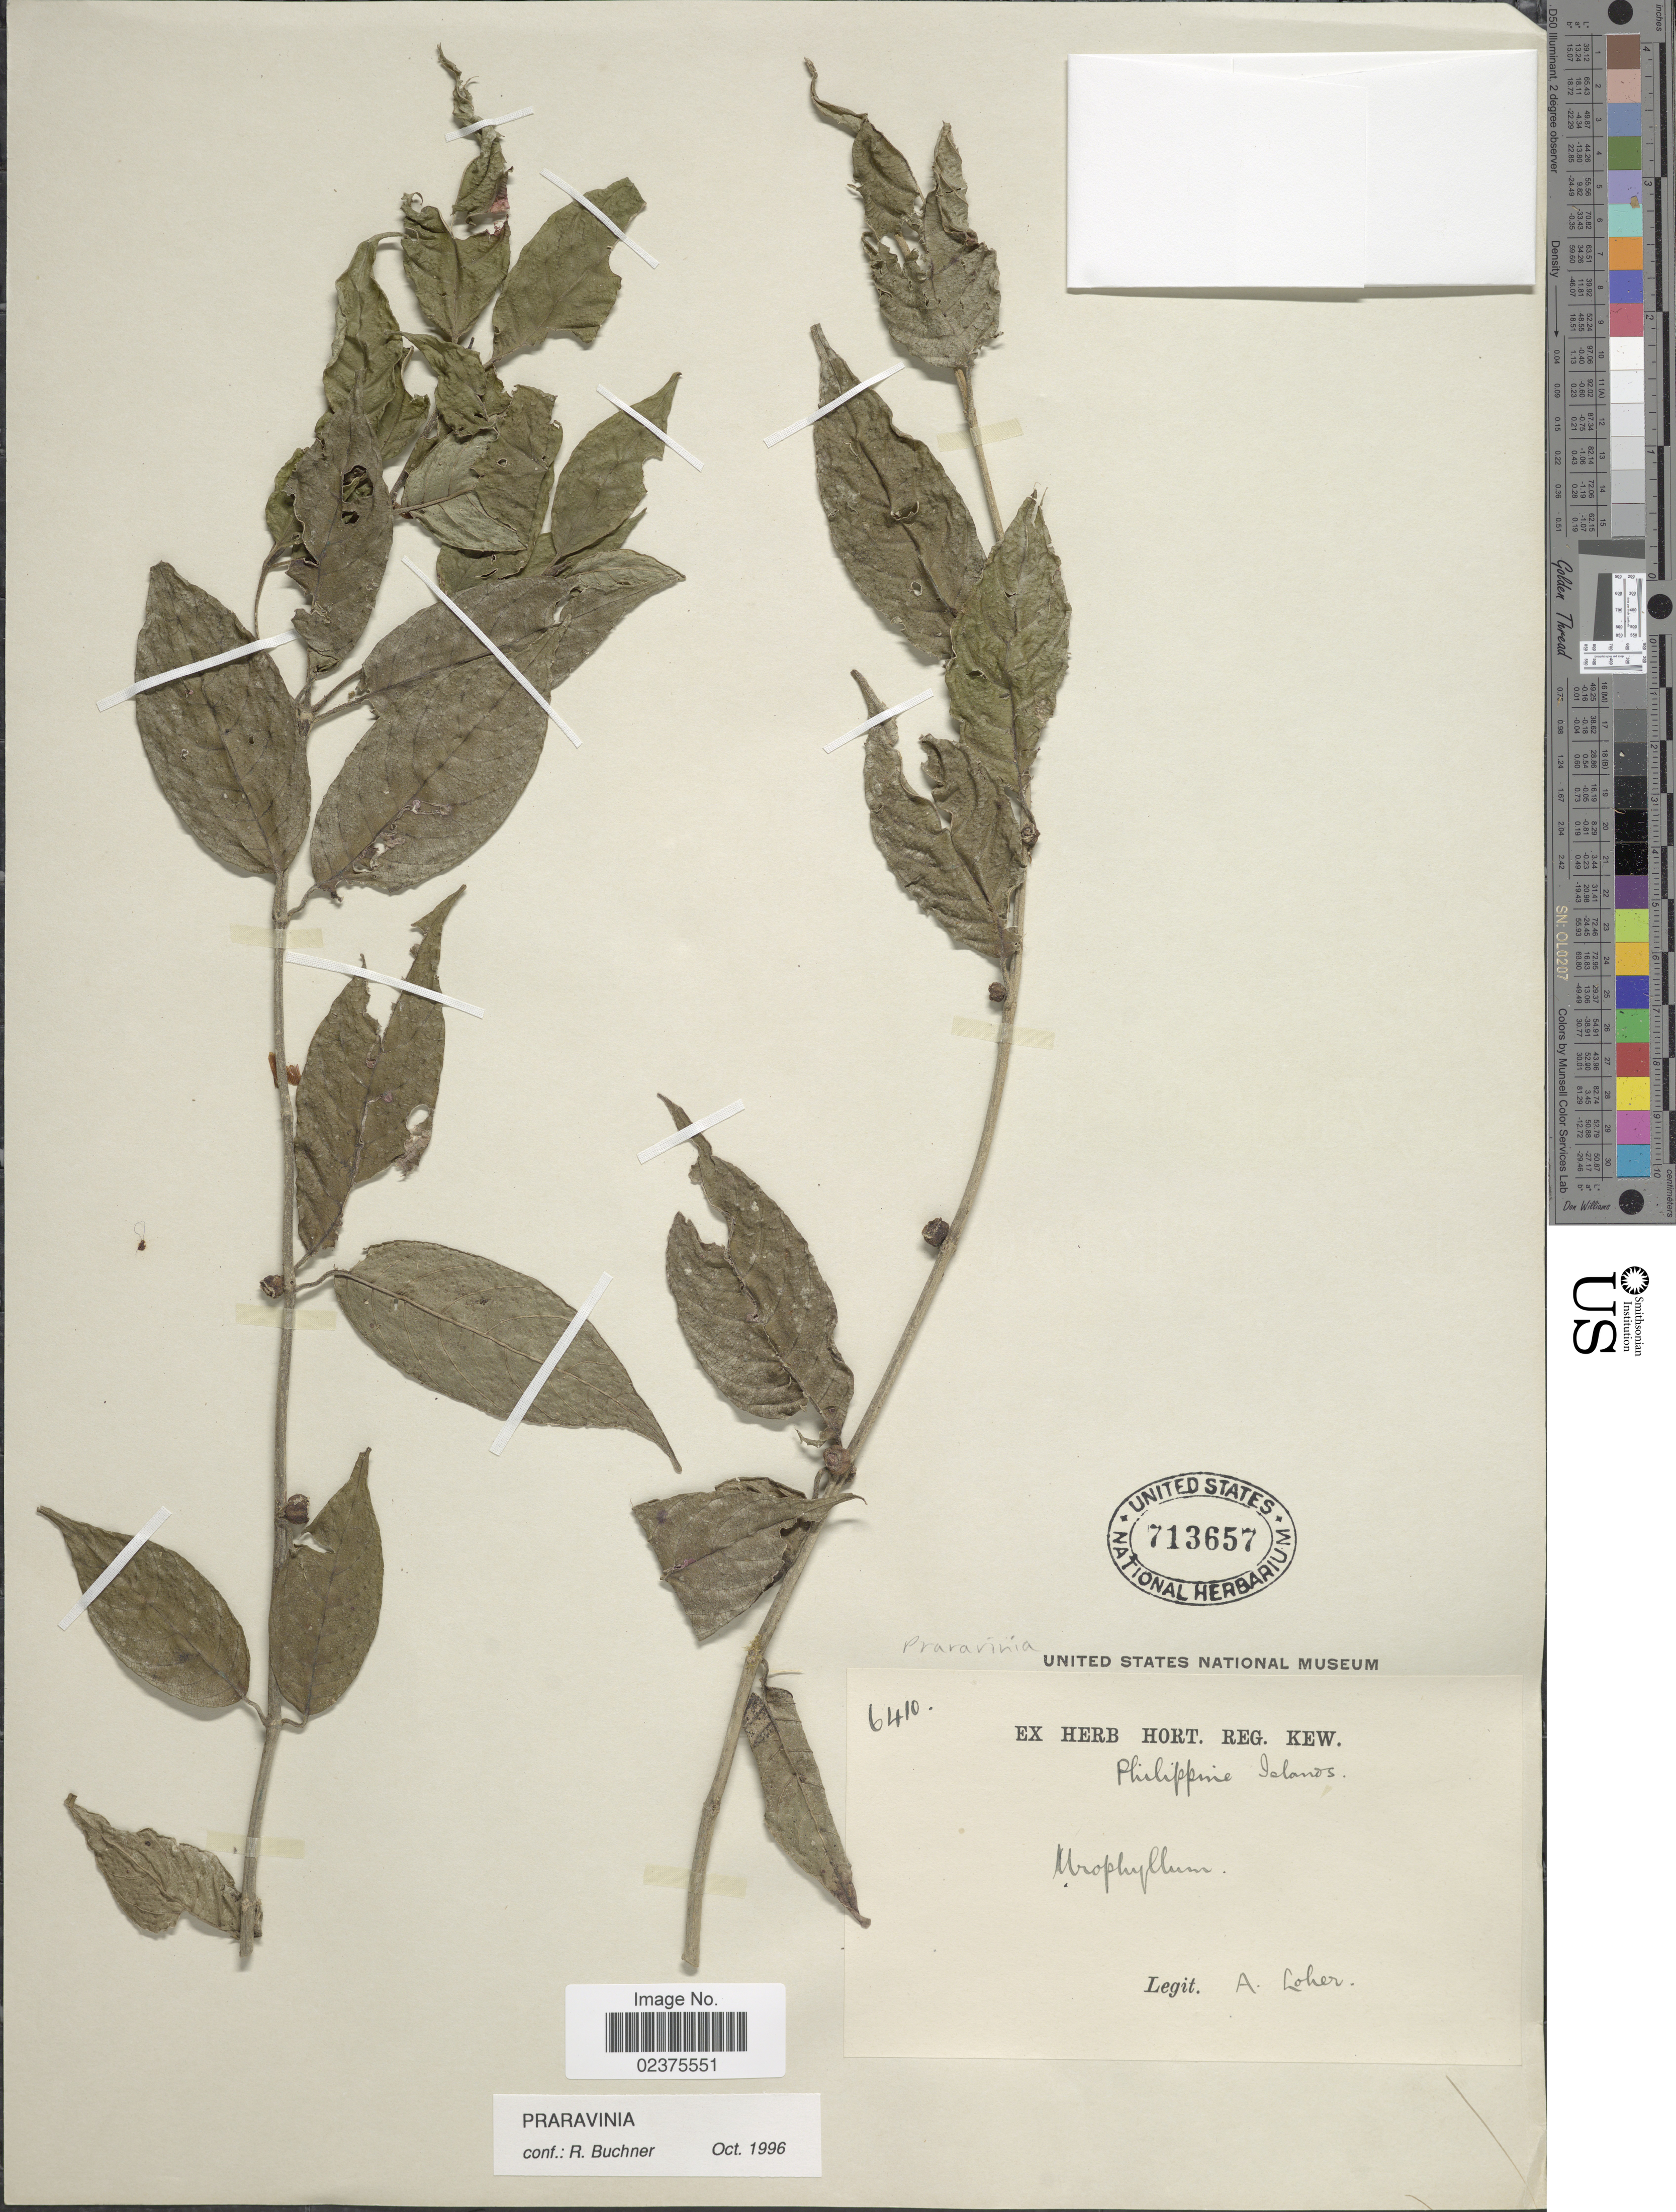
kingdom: Plantae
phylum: Tracheophyta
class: Magnoliopsida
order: Gentianales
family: Rubiaceae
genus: Praravinia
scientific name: Praravinia sp.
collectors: A. Loher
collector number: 6410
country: Philippines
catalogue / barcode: US 713657